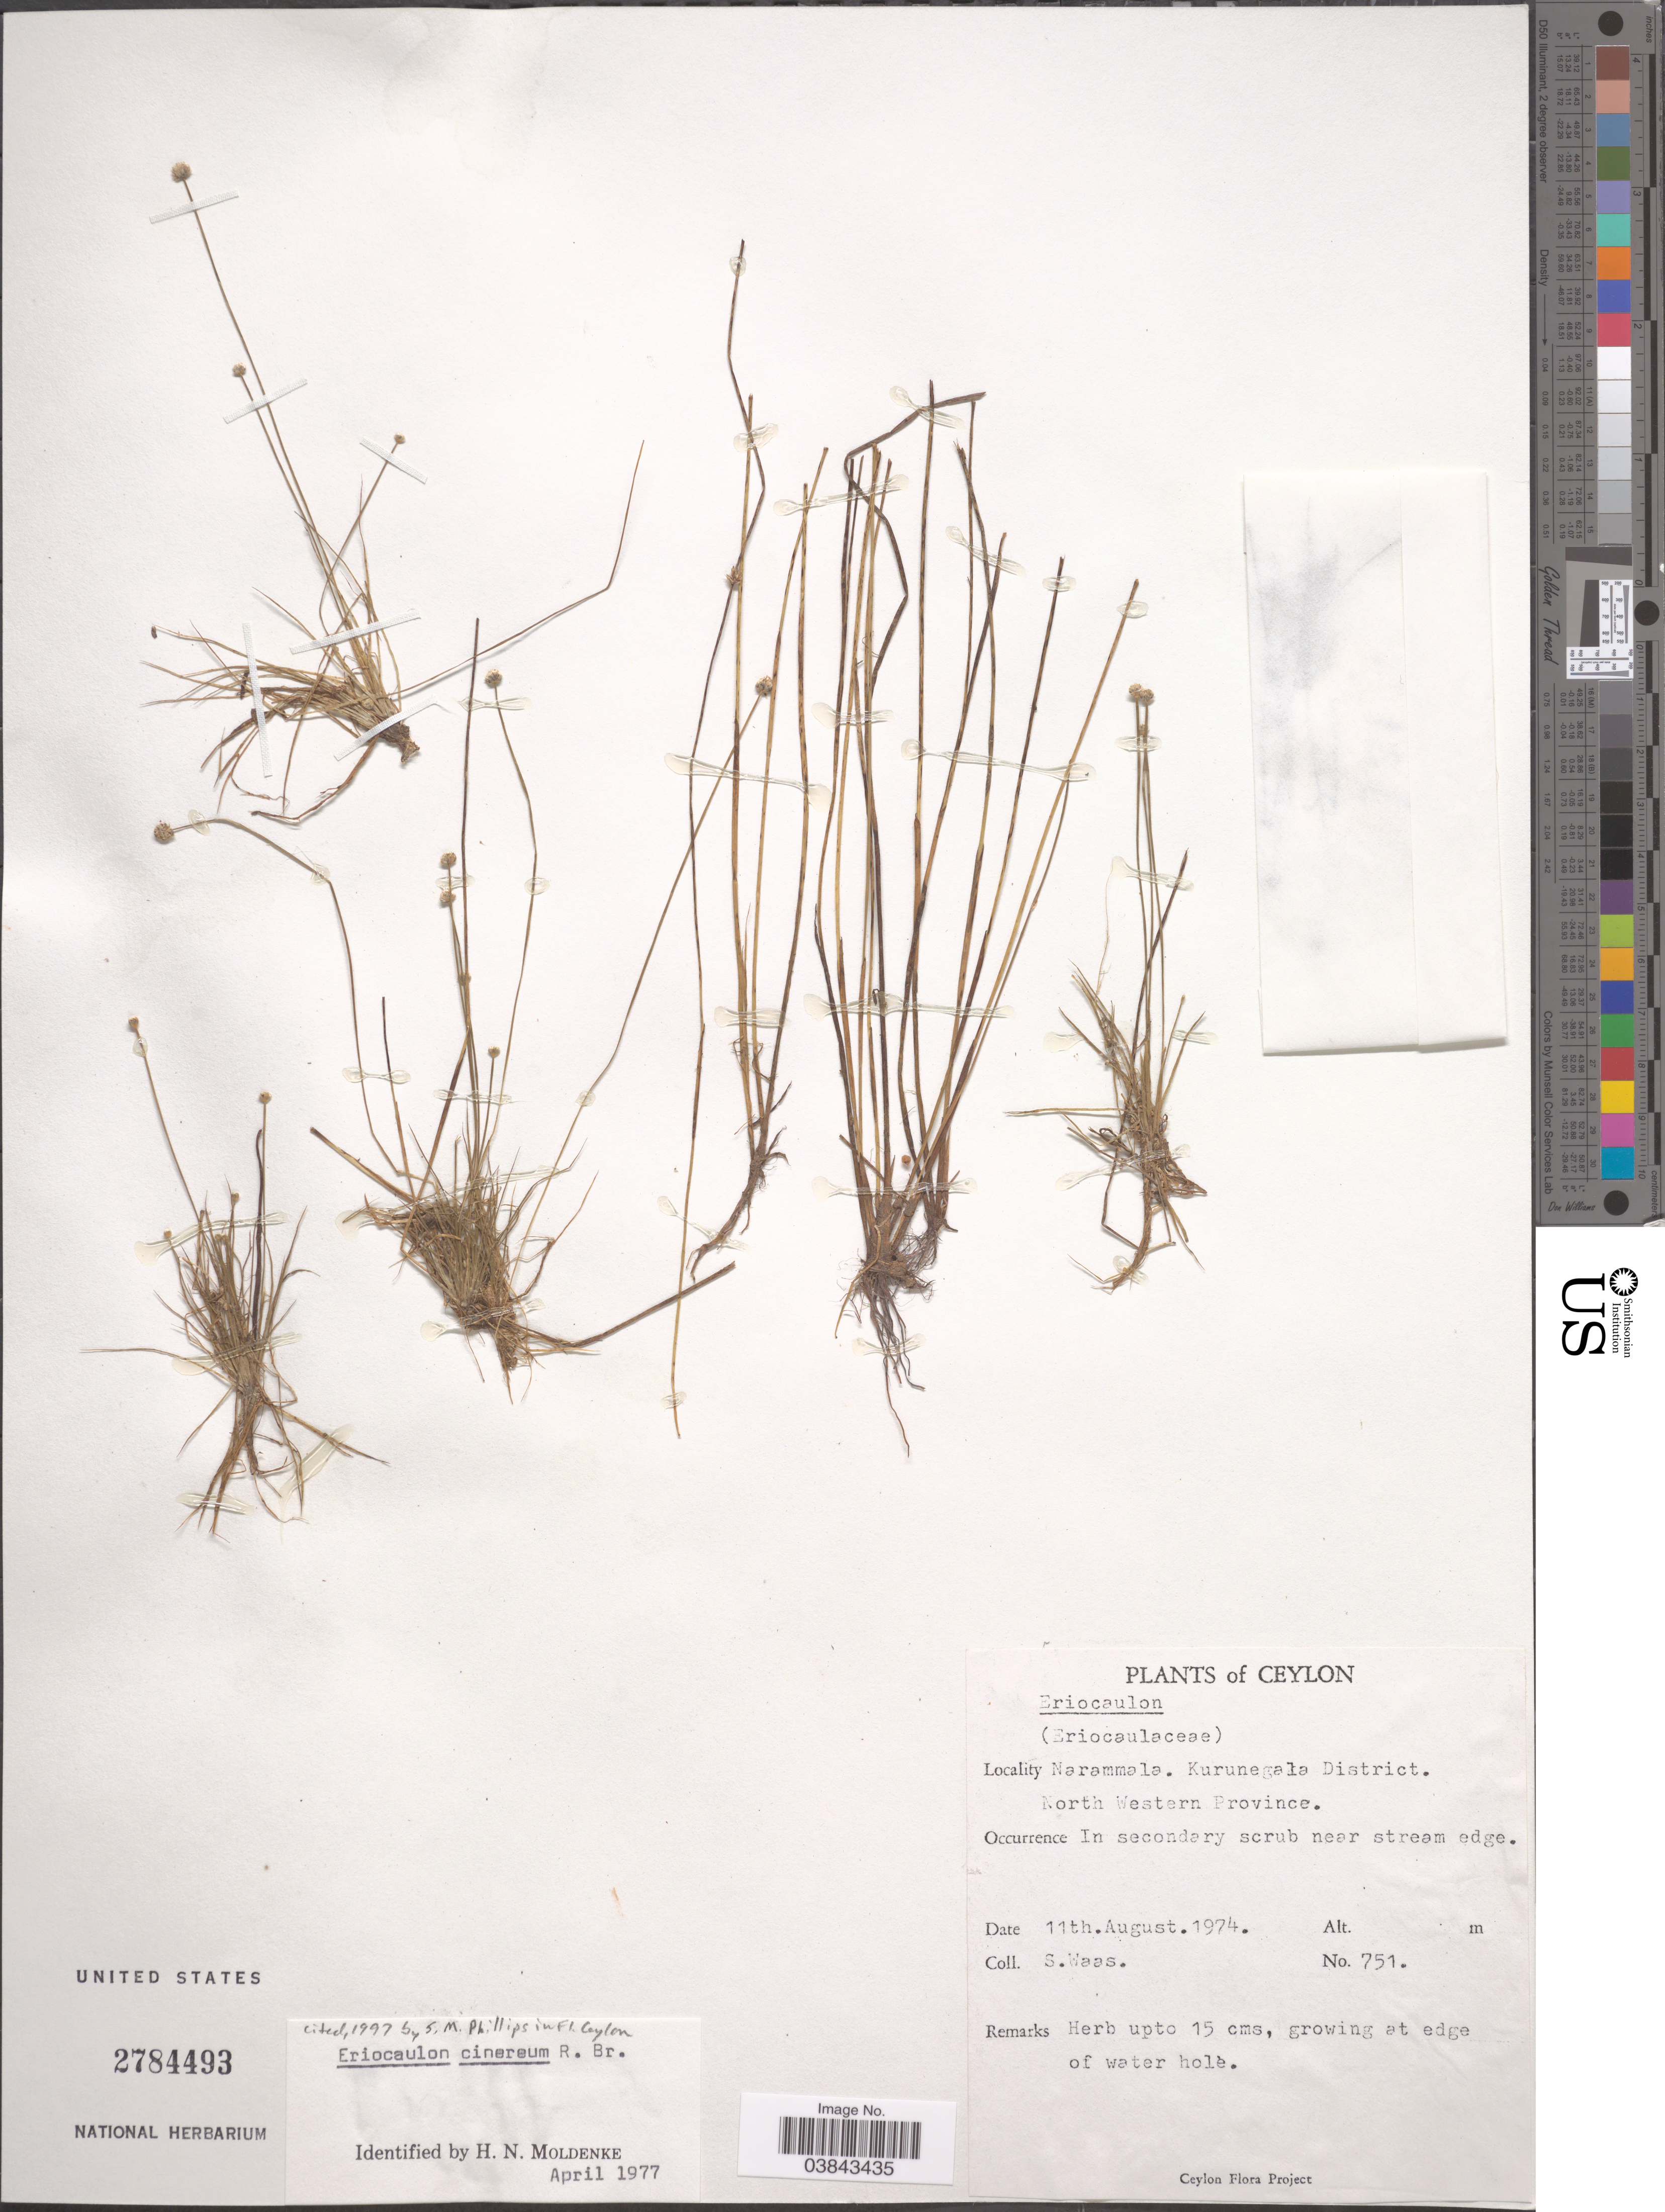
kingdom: Plantae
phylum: Tracheophyta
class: Liliopsida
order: Poales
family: Eriocaulaceae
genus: Eriocaulon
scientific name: Eriocaulon cinereum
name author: R. Br.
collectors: S. Waas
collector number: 751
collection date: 1974-08-11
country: Sri Lanka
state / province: North Western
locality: Ceylon. Narammala. Kurunegala District. North Western Province.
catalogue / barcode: US 2784493